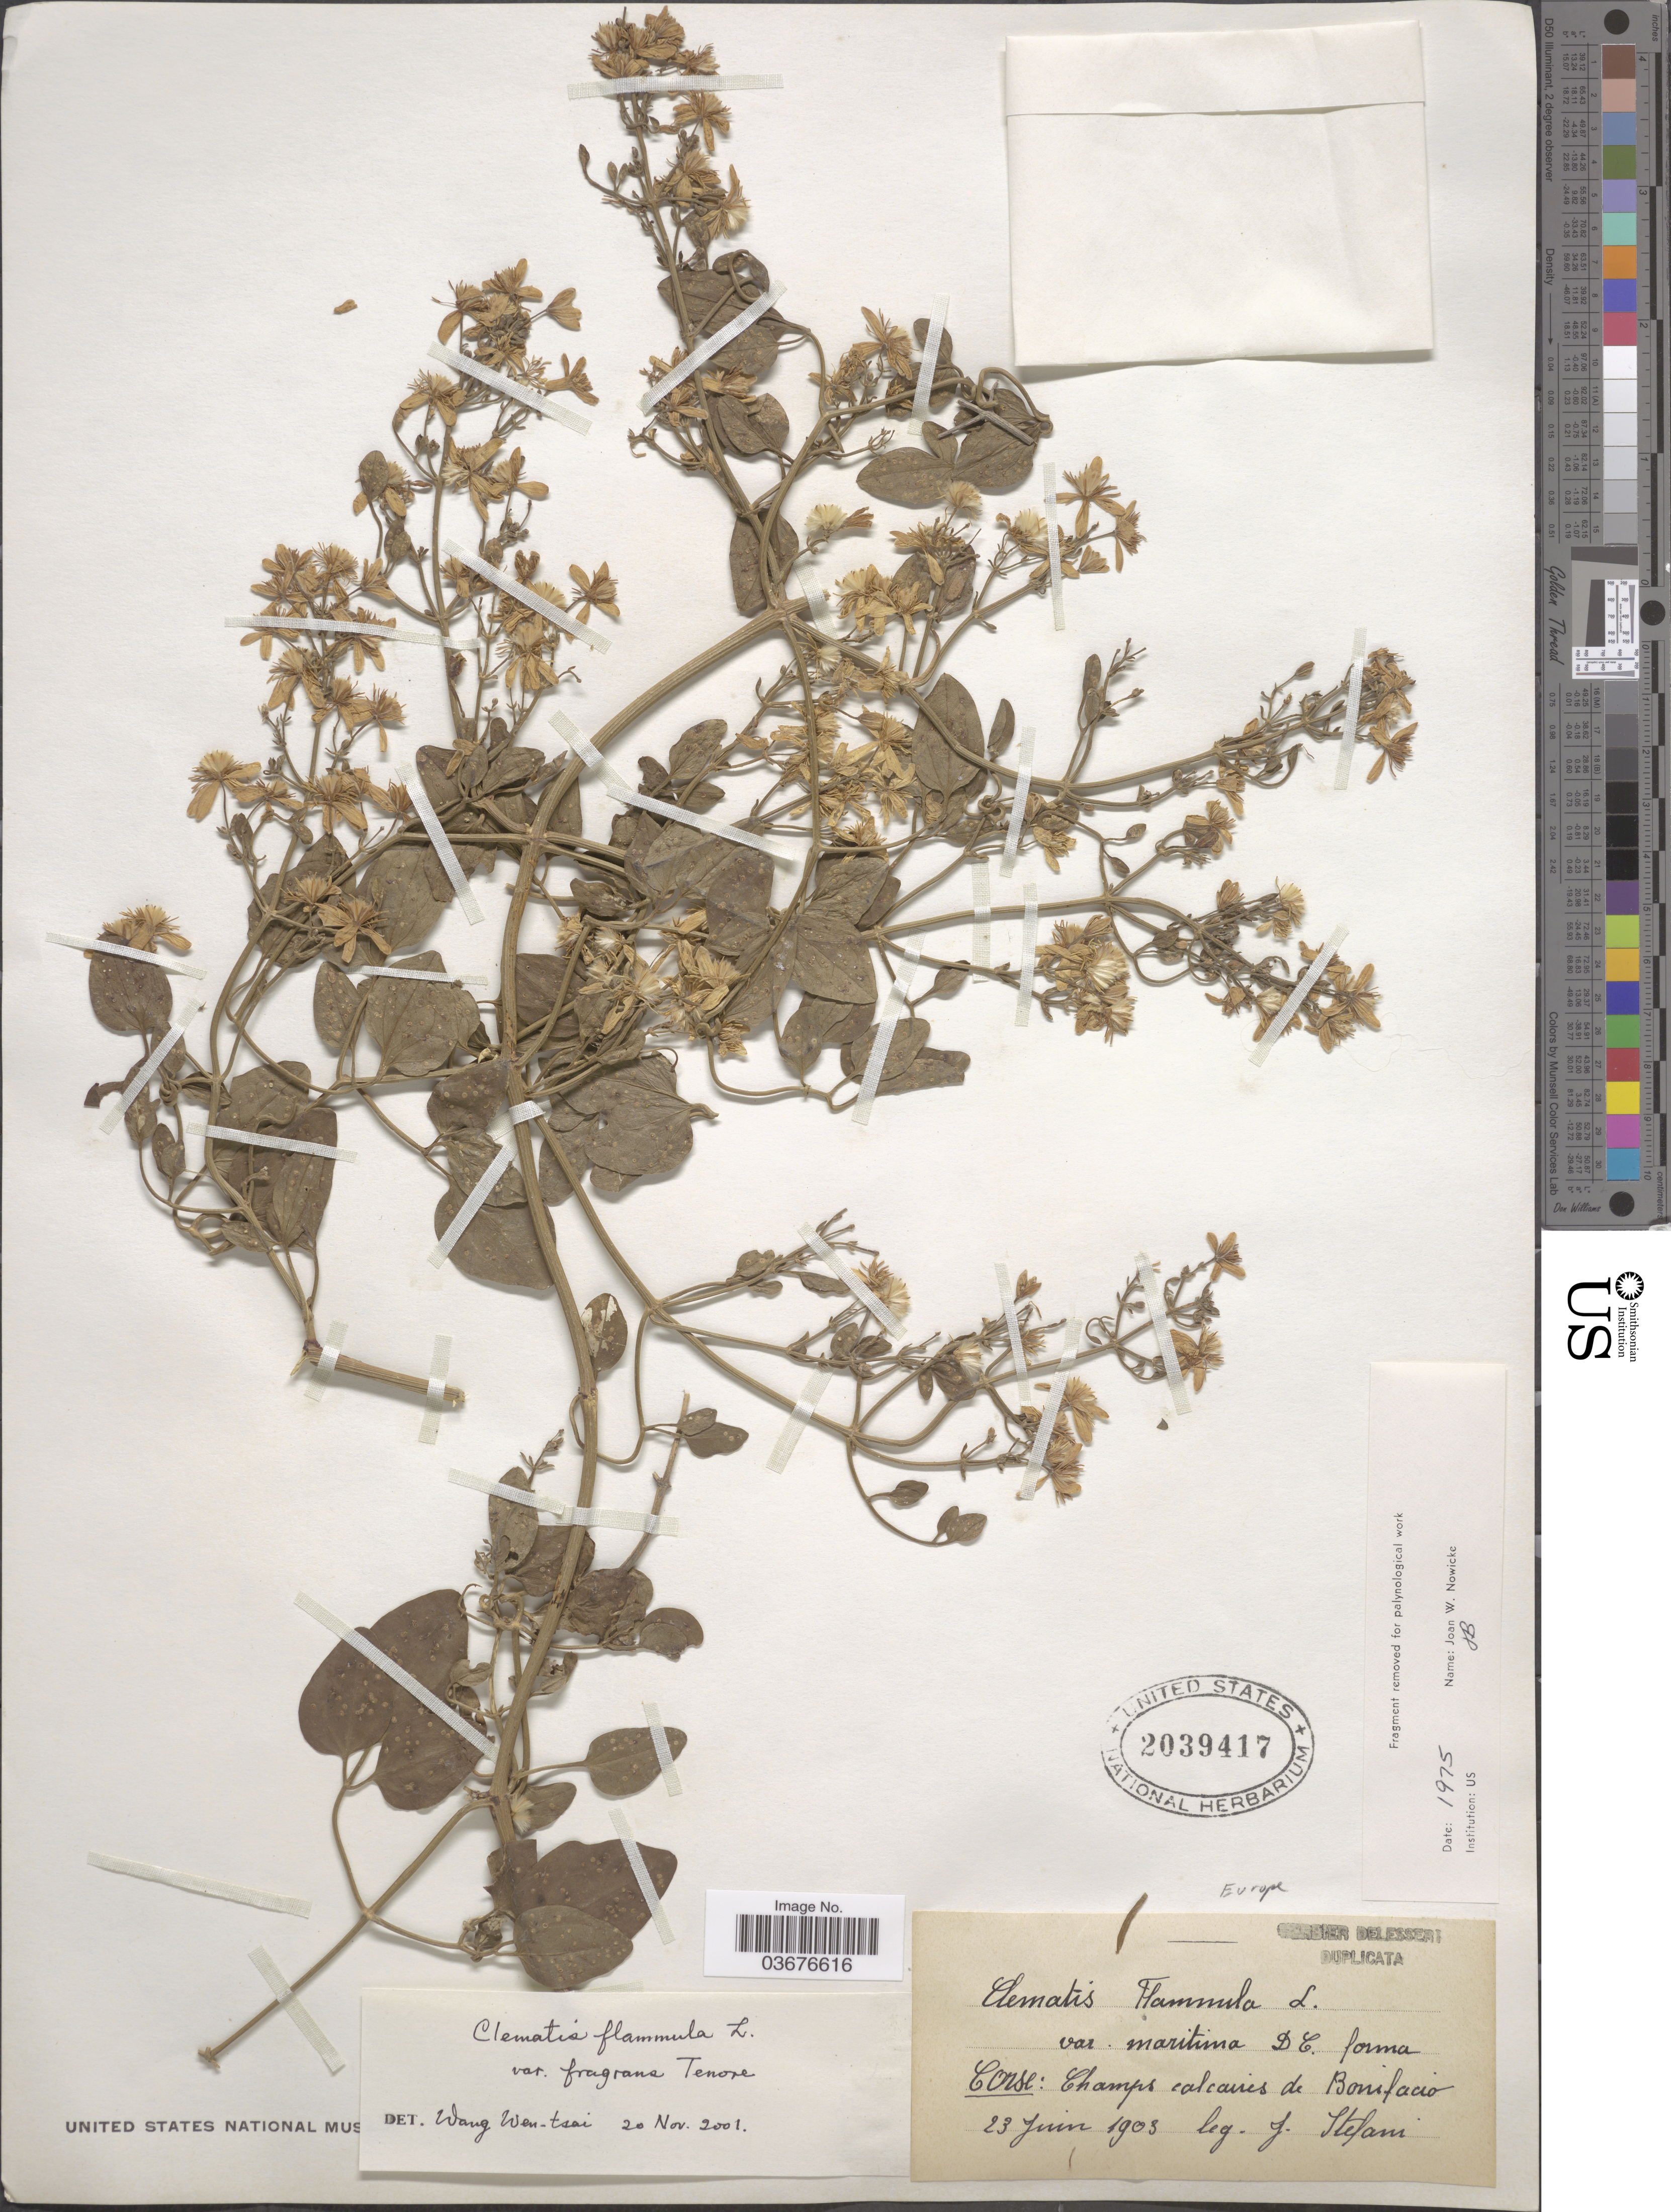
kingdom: Plantae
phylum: Tracheophyta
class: Magnoliopsida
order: Ranunculales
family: Ranunculaceae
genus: Clematis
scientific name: Clematis flammula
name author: L.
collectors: J. Stefani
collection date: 1903-06-23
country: France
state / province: Corsica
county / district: Corse-du-Sud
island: Corse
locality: Corse: Champs calcaires de Bonifacio.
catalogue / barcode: US 2039417